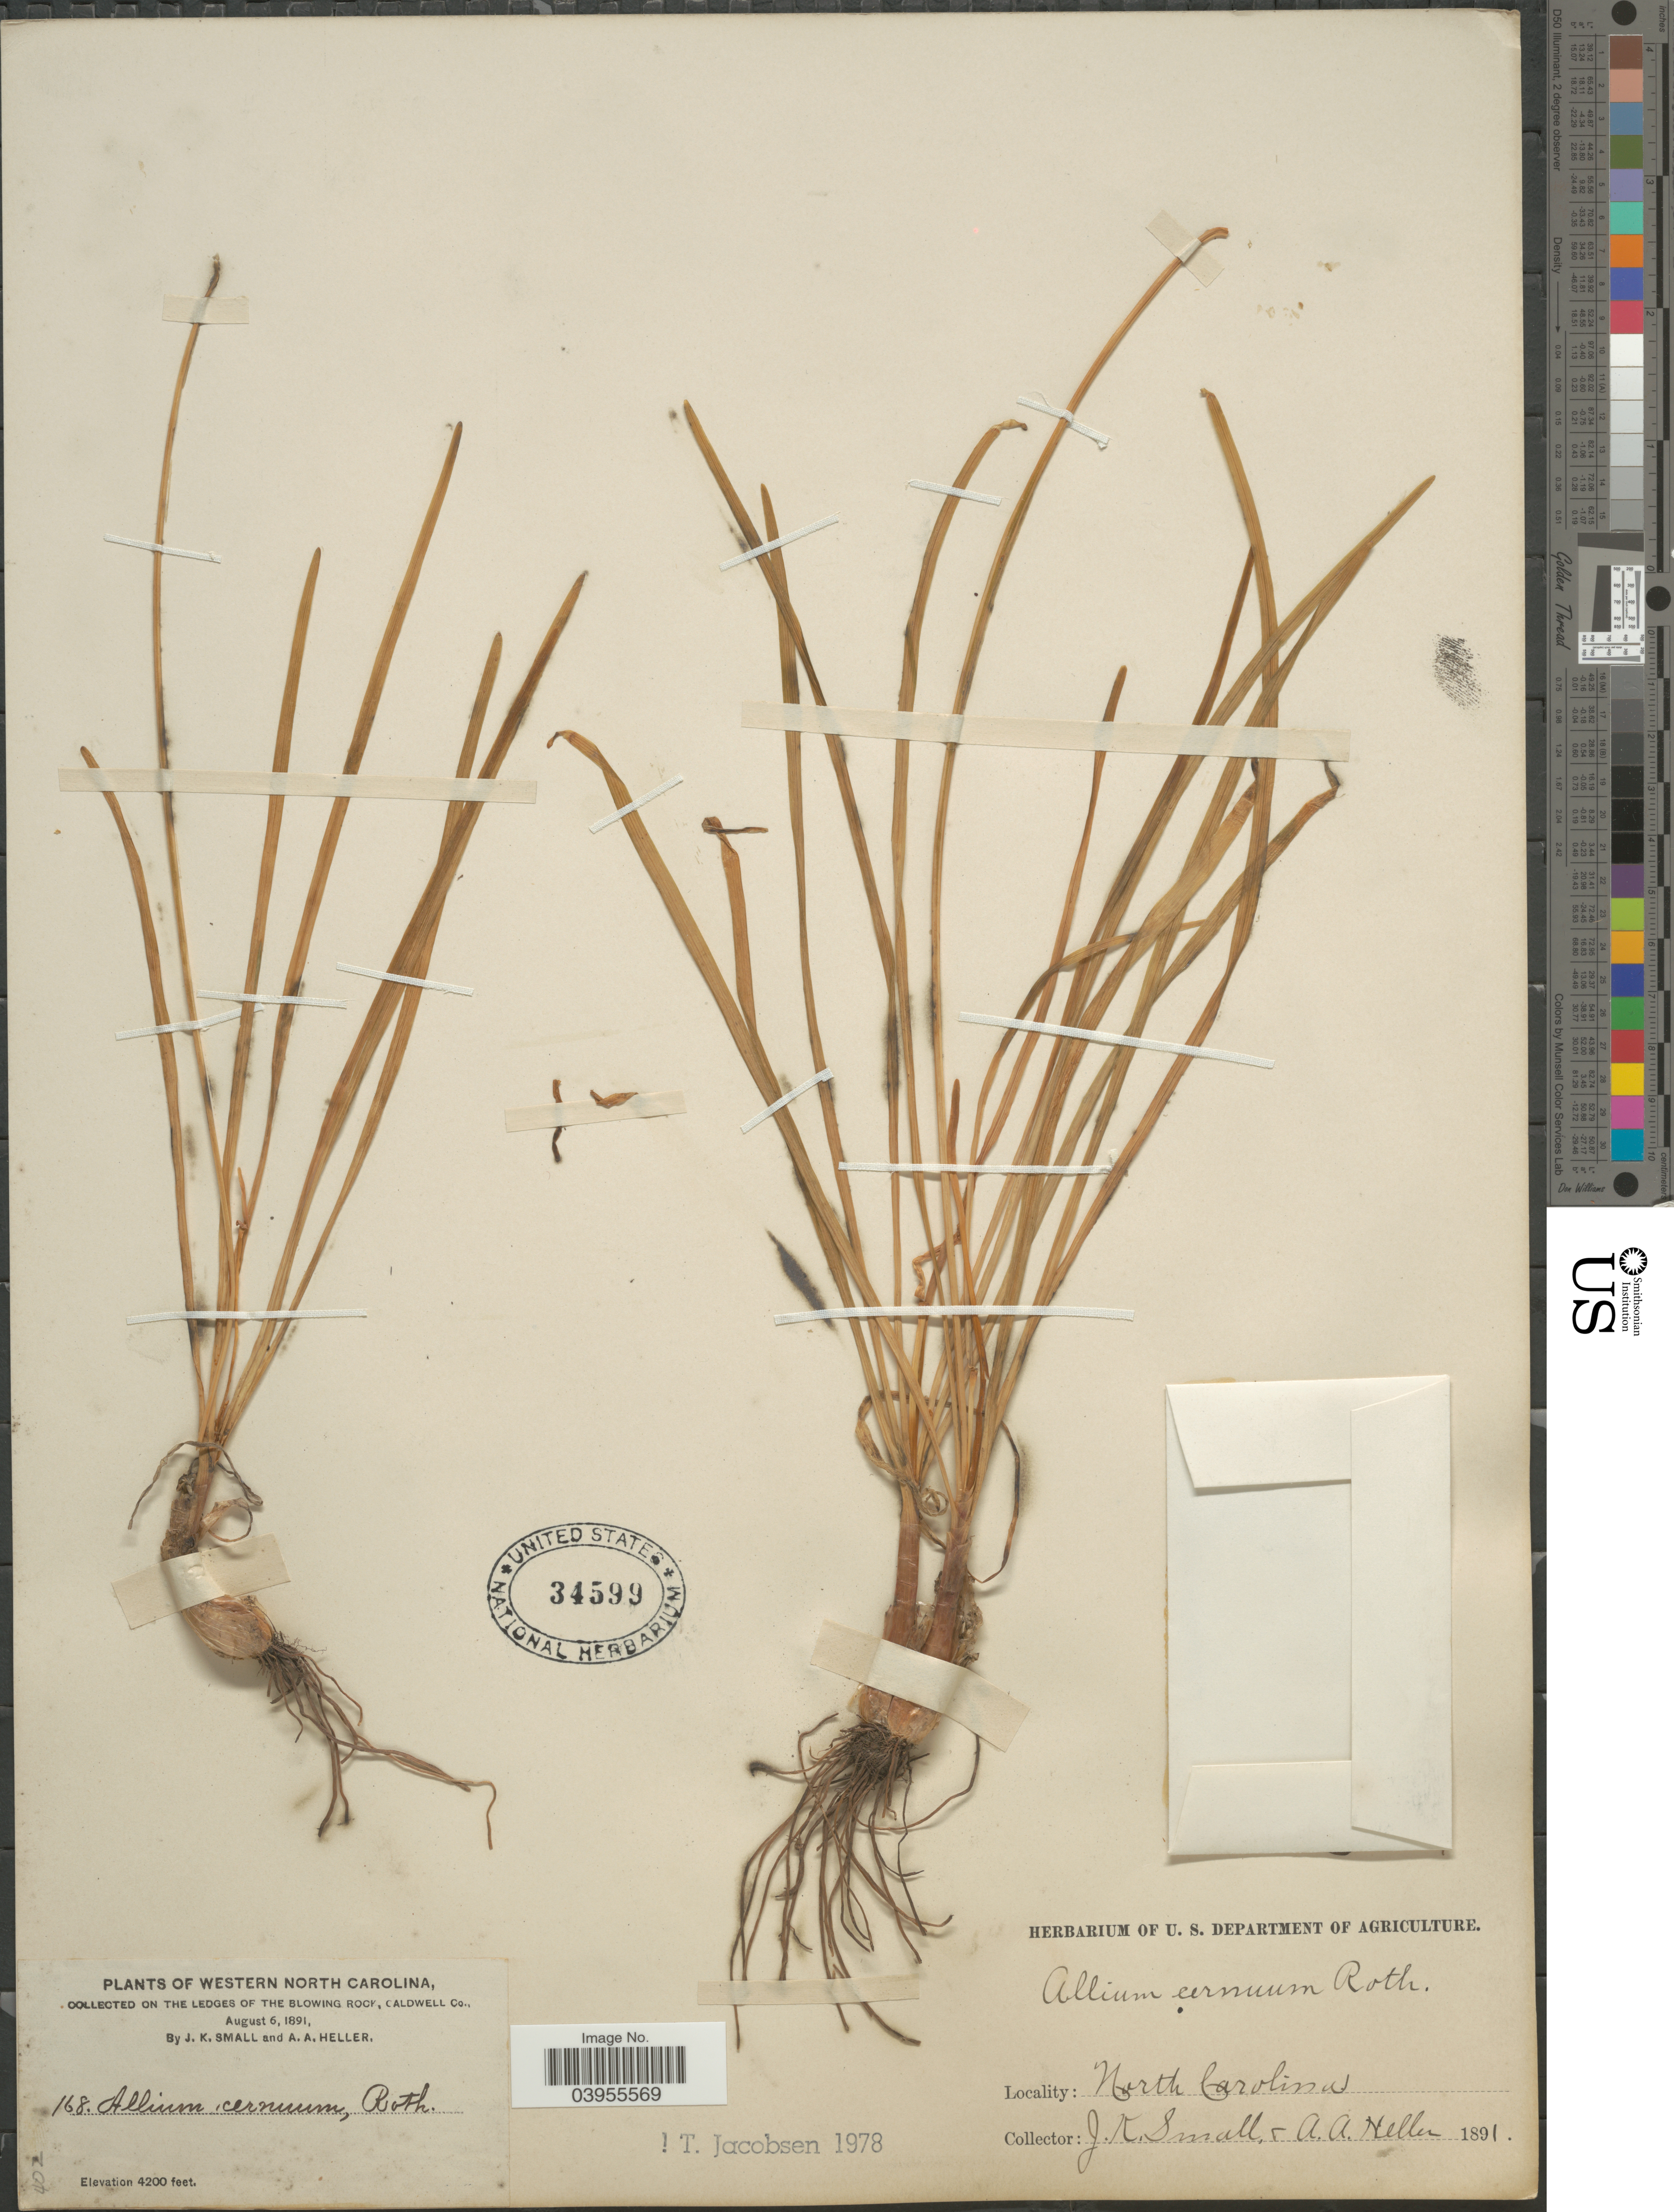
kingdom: Plantae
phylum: Tracheophyta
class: Liliopsida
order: Asparagales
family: Amaryllidaceae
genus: Allium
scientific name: Allium cernuum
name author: Roth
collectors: J. K. Small & A. A. Heller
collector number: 168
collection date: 1891-08-06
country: United States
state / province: North Carolina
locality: Western North Carolina. On the ledges of the Blowing Rock, Caldwell Co.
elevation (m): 1280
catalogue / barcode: US 34599